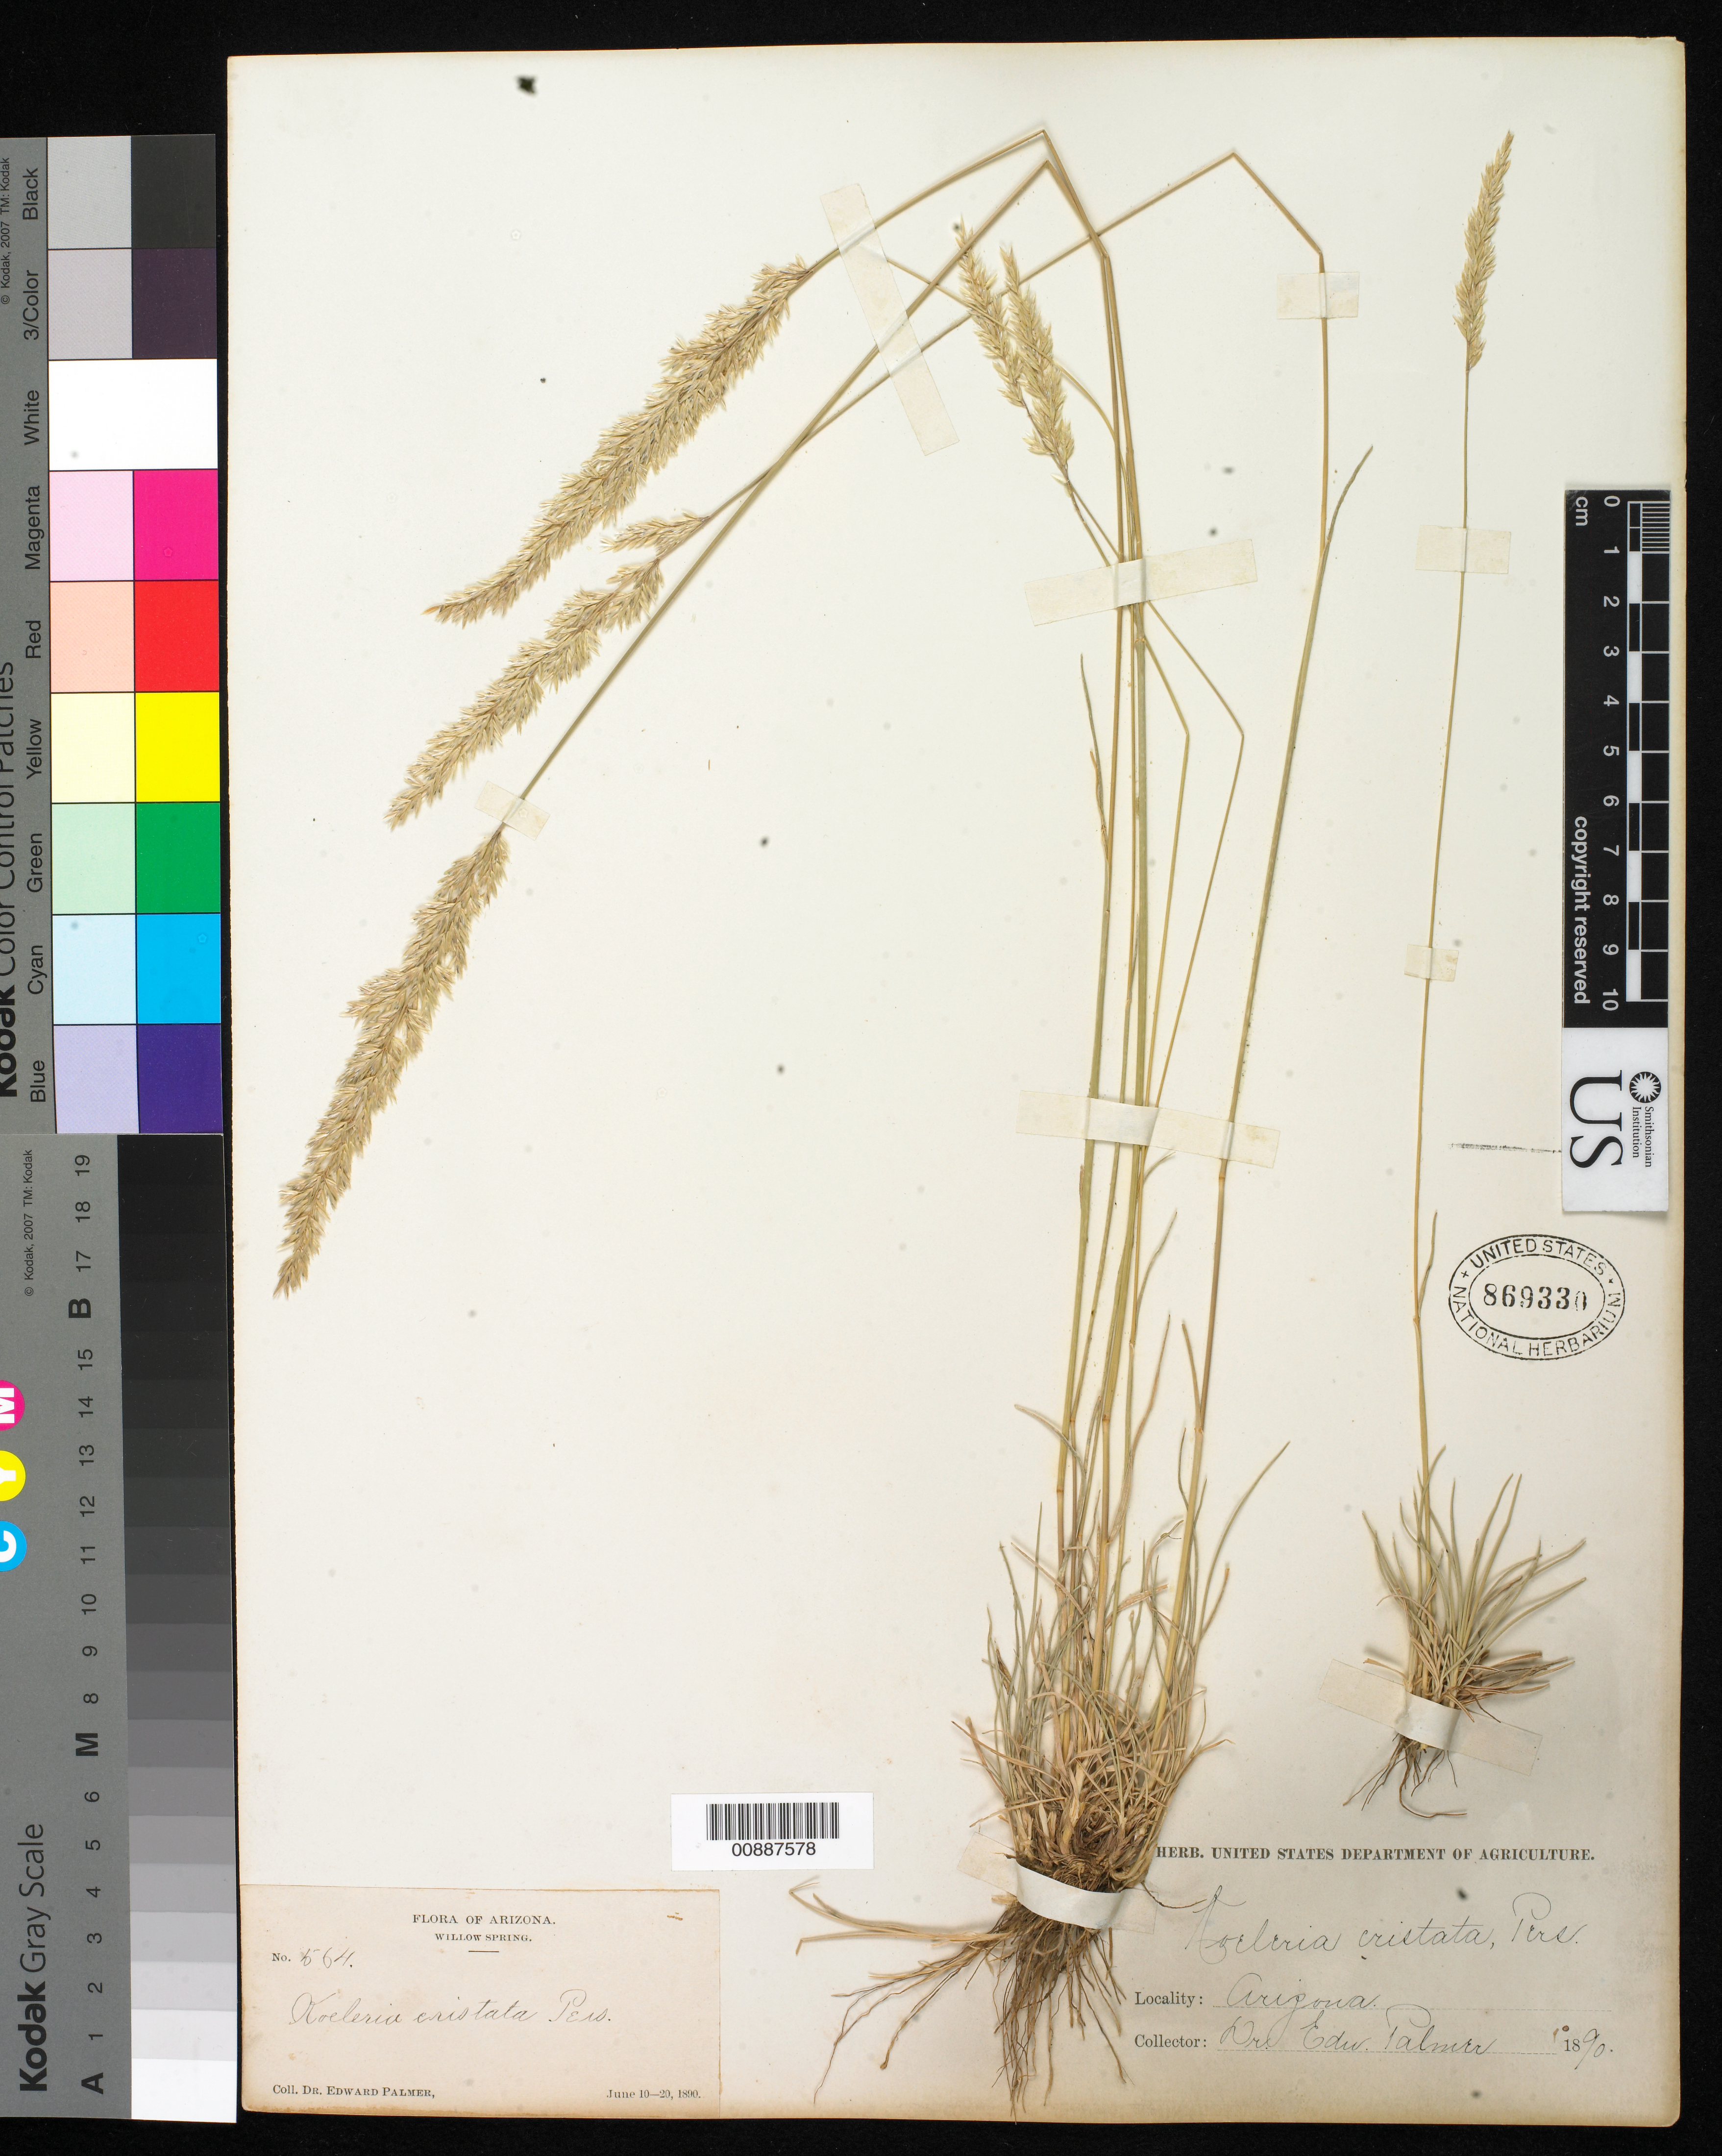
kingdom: Plantae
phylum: Tracheophyta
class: Liliopsida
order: Poales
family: Poaceae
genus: Koeleria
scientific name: Koeleria pyramidata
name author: (Lam.) P. Beauv.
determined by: Poaceae Reorganization Project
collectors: E. Palmer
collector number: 564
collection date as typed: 10 Jun 1890 to 20 Jun 1890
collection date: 1890-06-10/1890-06-20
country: United States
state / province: Arizona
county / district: Coconino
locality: Willow Spring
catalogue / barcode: US 869330